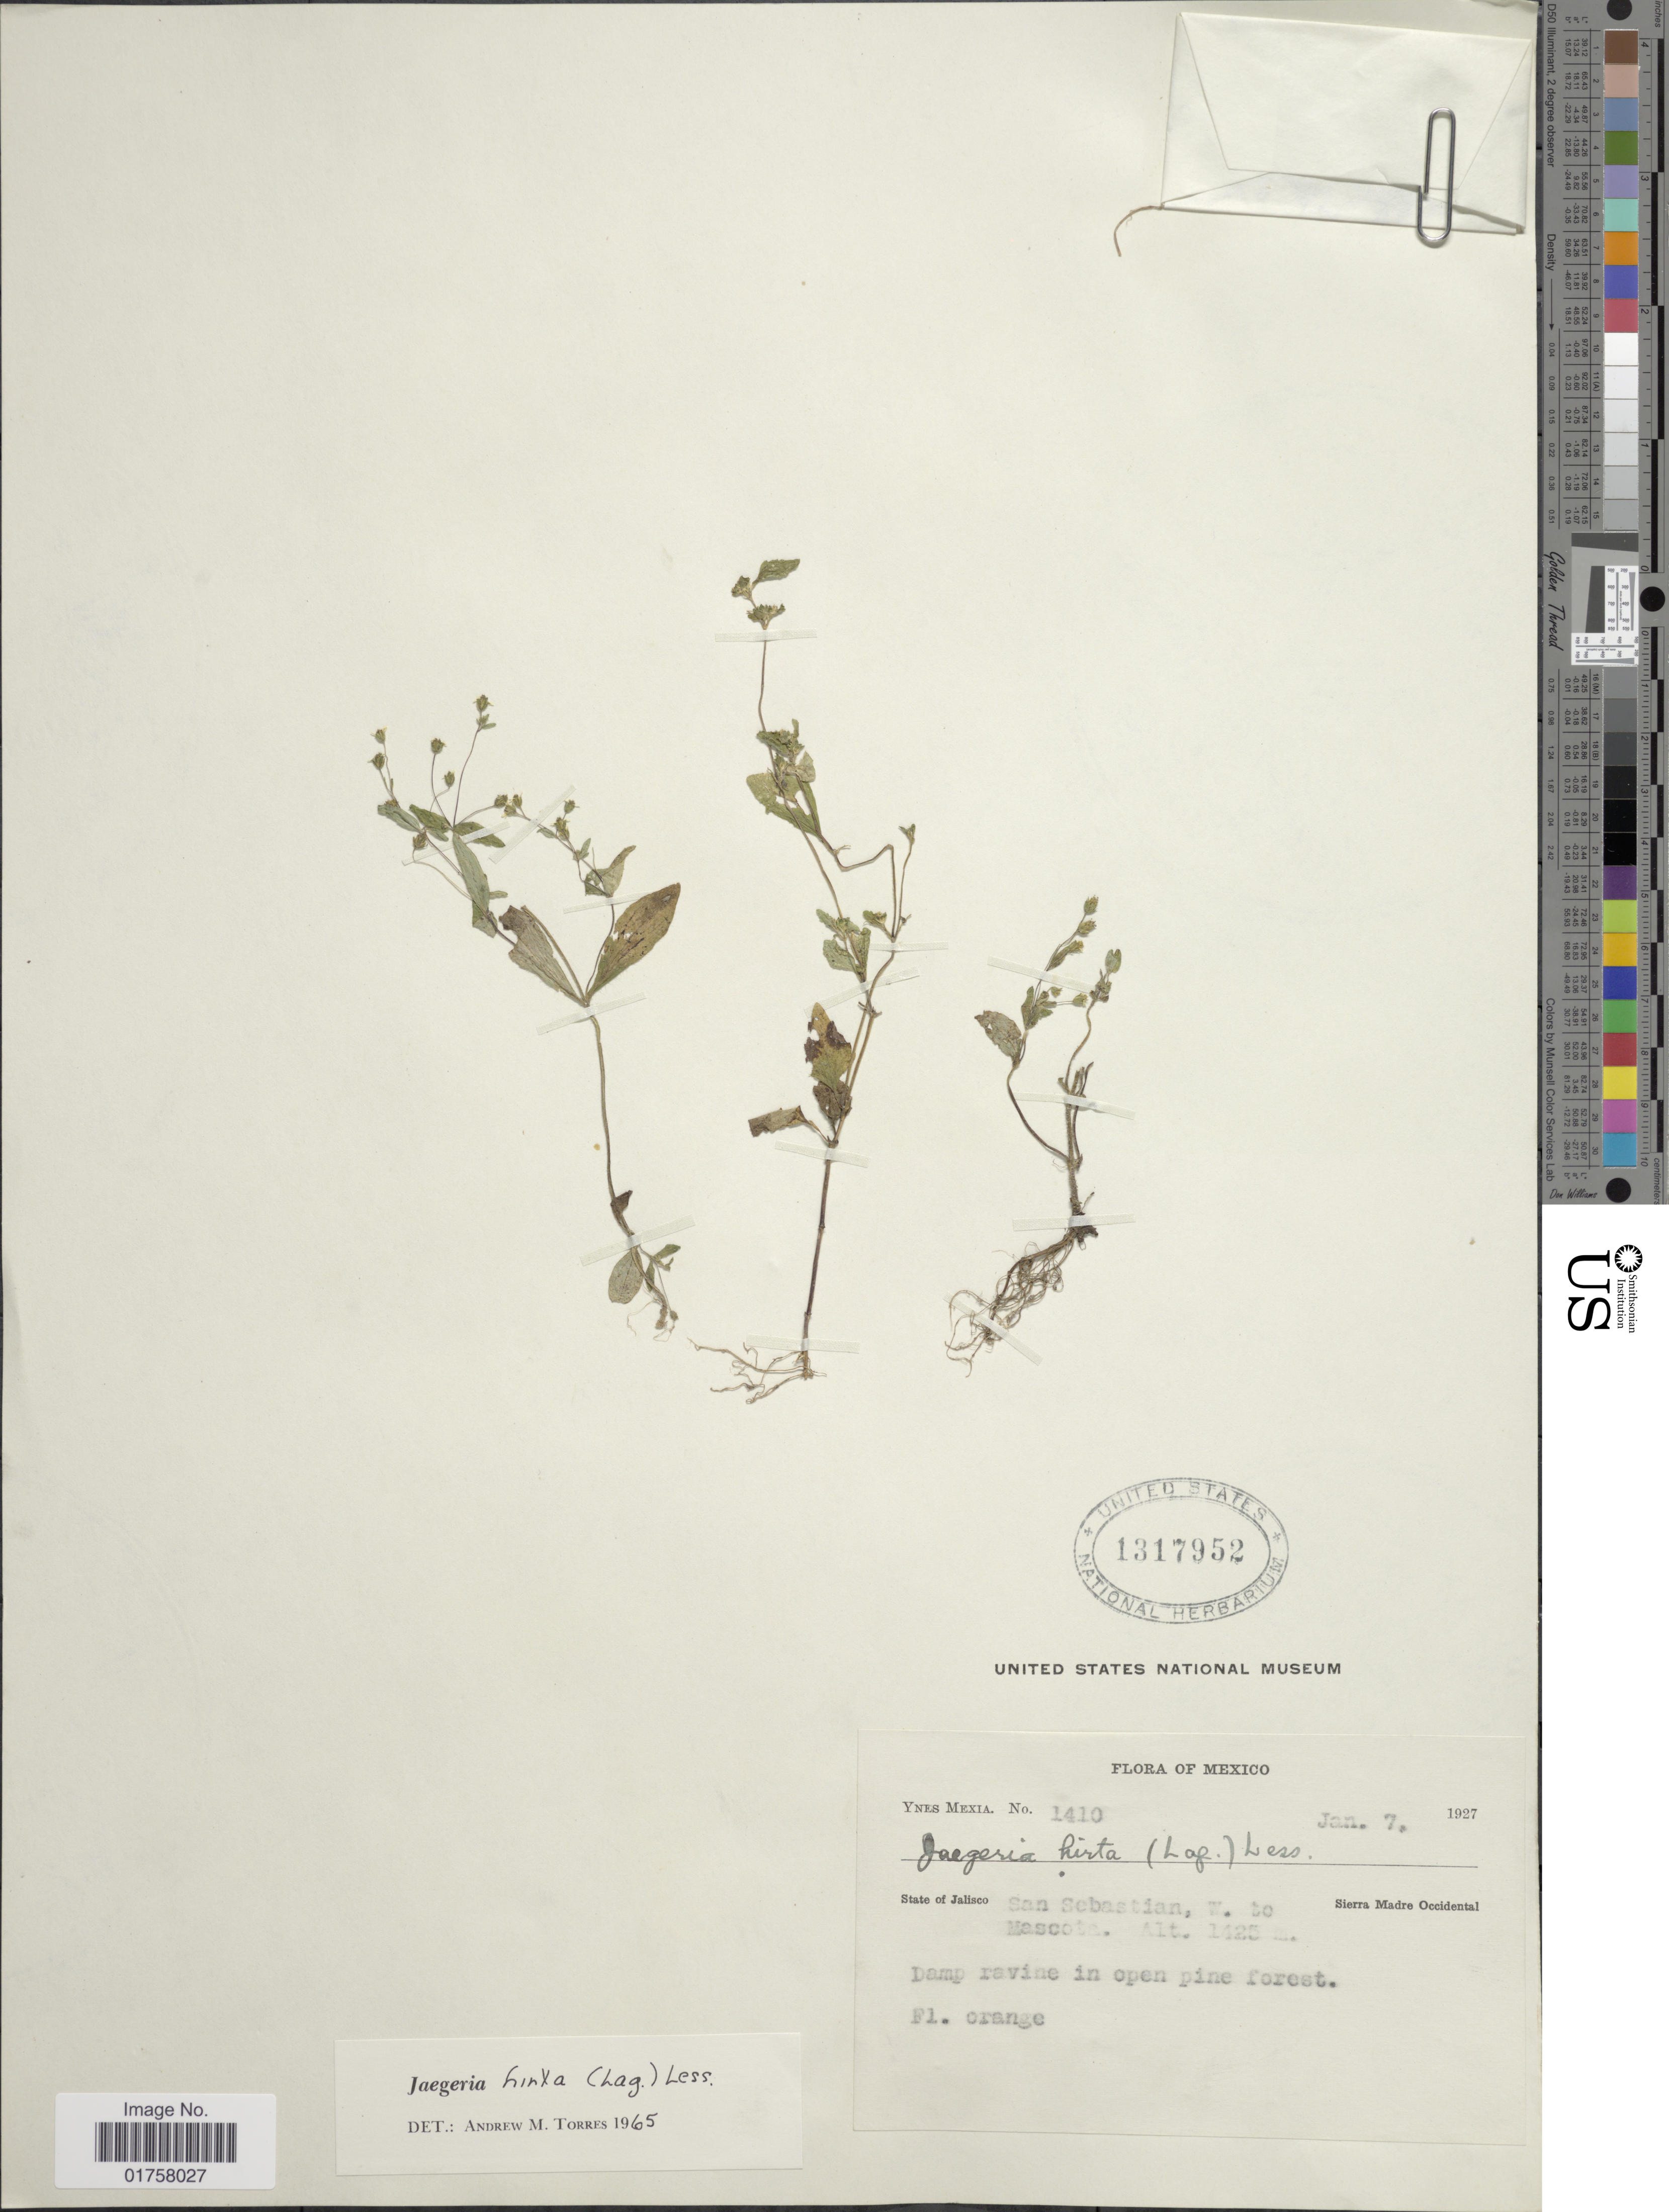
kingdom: Plantae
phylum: Tracheophyta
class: Magnoliopsida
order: Asterales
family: Asteraceae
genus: Jaegeria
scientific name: Jaegeria hirta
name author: (Lag.) Less.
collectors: Y. Mexia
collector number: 1410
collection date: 1927-01-07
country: Mexico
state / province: Jalisco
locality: San Sebastian, W. to Mascota, Sierra Madre Occidental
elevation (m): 1425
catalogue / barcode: US 1317952